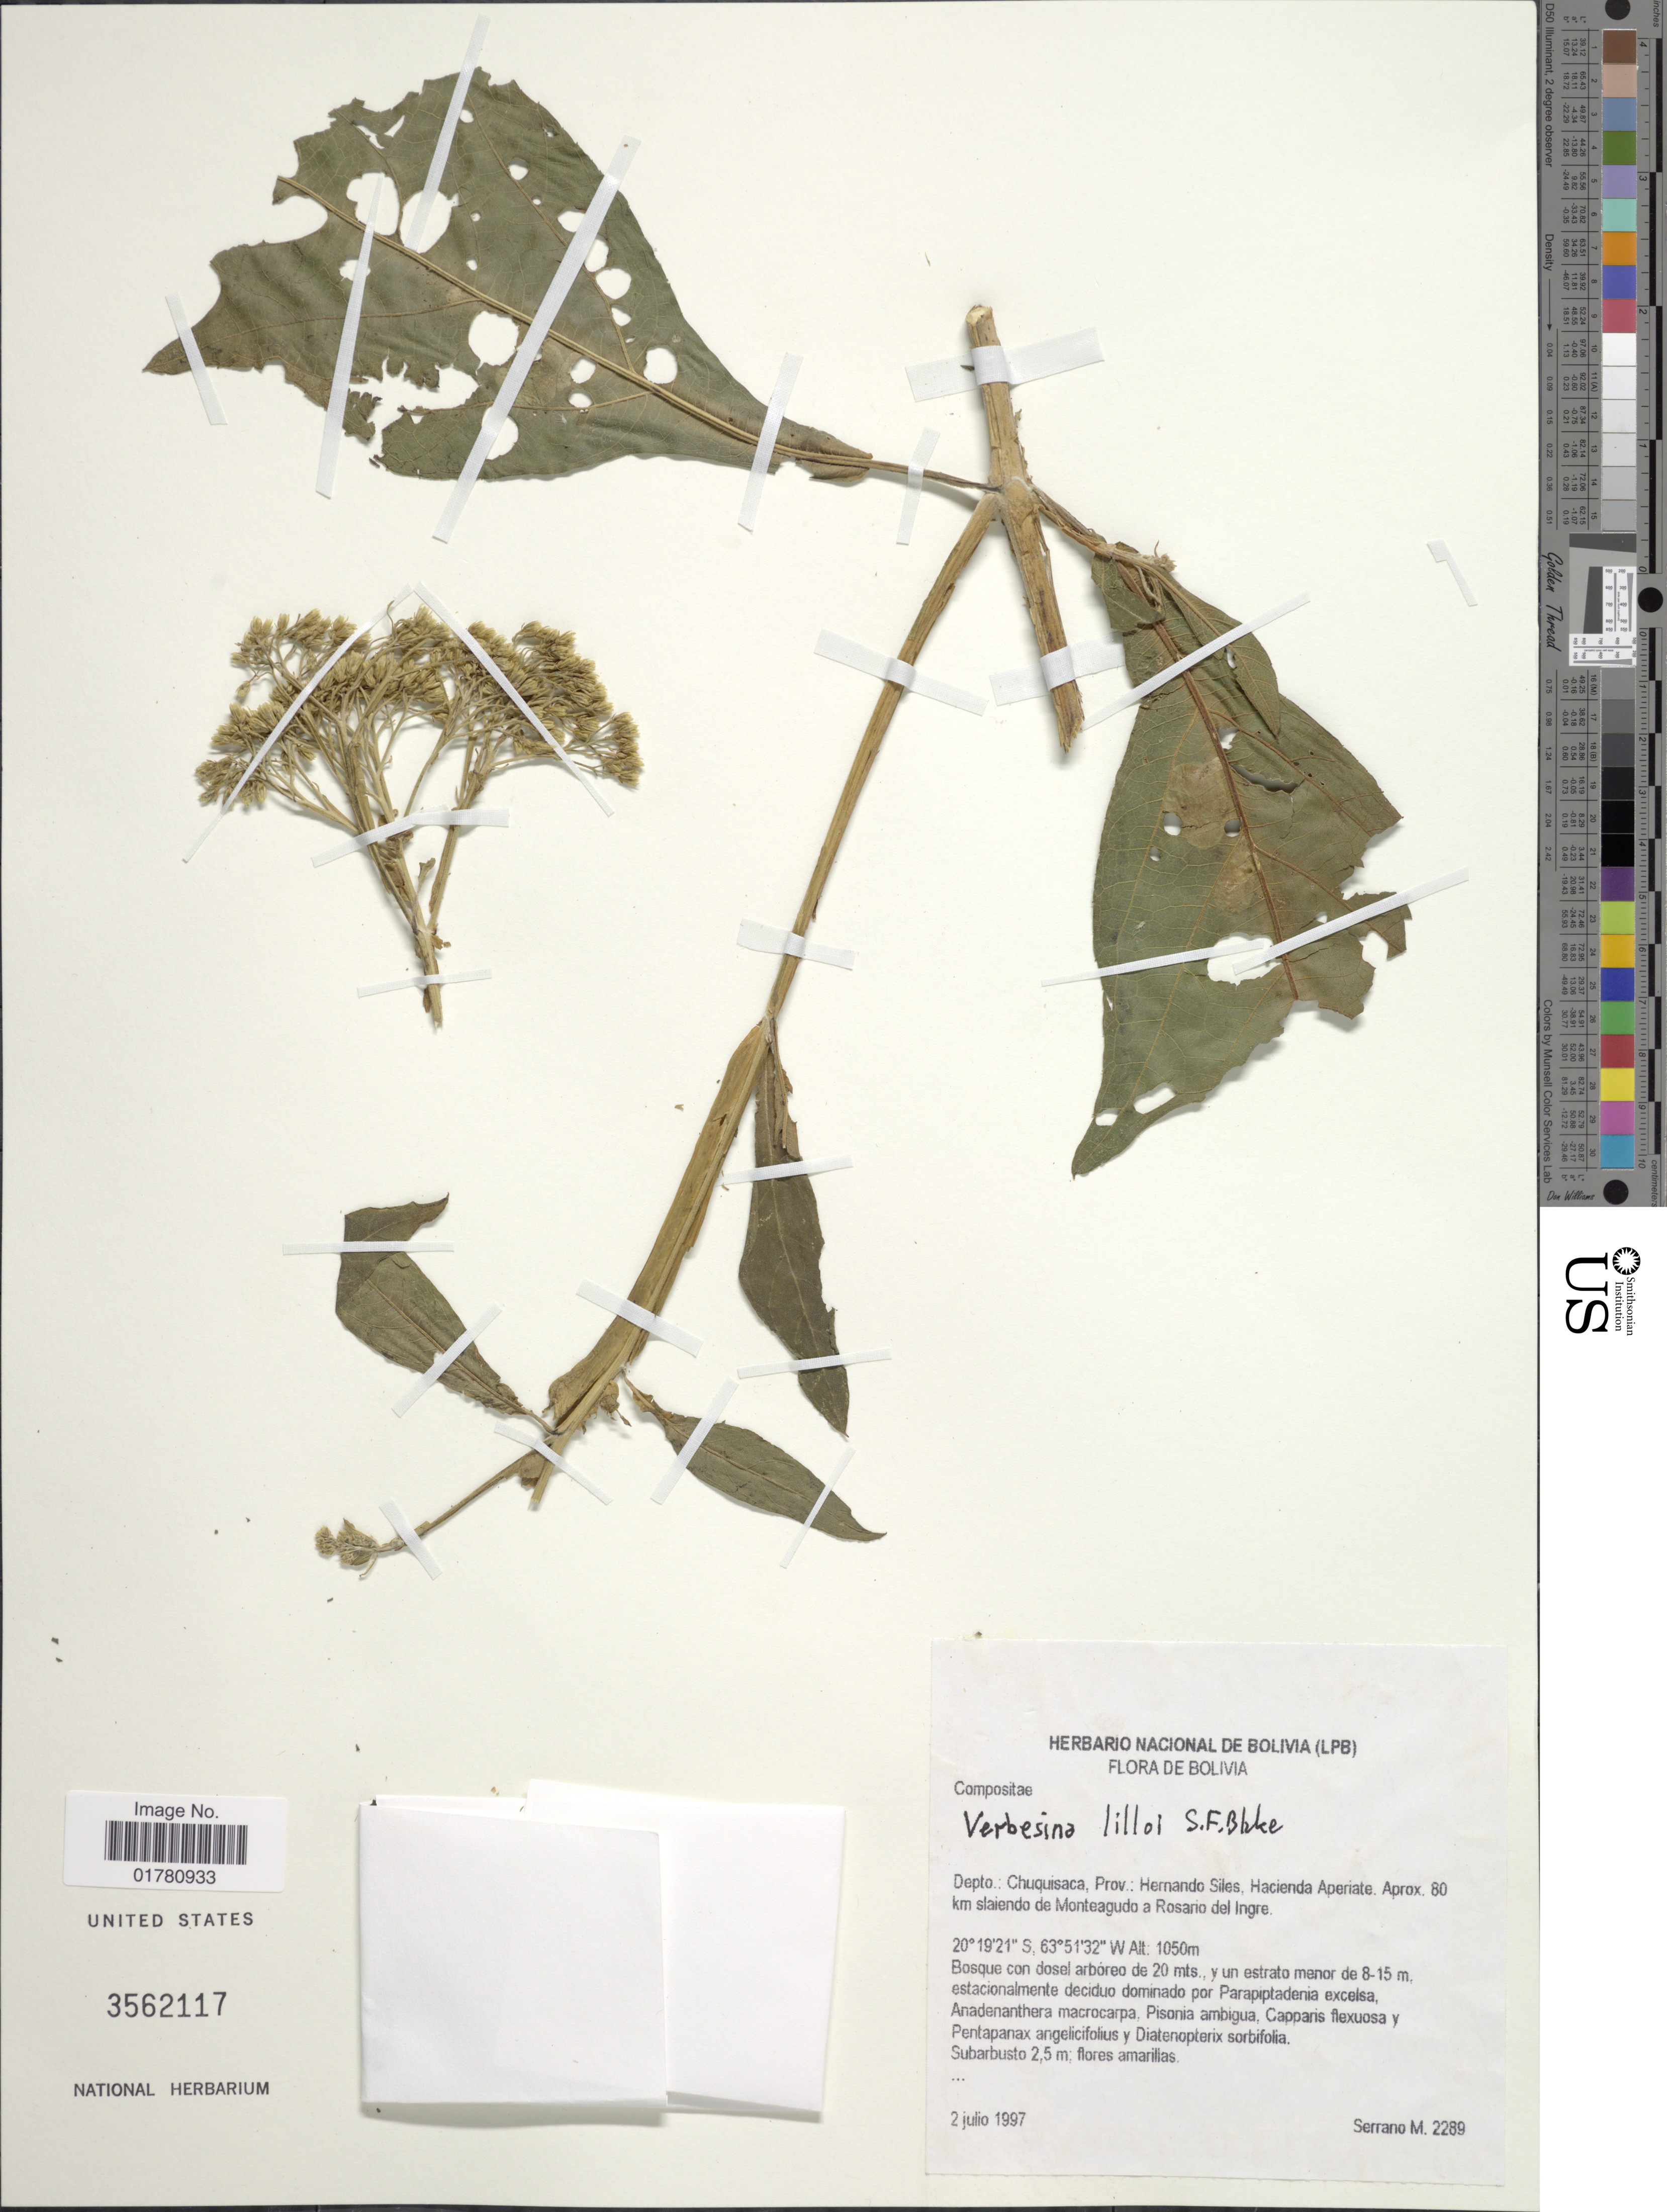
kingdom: Plantae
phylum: Tracheophyta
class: Magnoliopsida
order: Asterales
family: Asteraceae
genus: Verbesina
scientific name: Verbesina lilloi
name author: S.F. Blake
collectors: M. Serrano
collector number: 2289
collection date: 1997-07-02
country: Bolivia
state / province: Chuquisaca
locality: Depto Chuquisaca, Prov.: Hernando Siles, Hacienda Aperiate. Aprox 80 km slaiendo de Monteagundo a Rosario del Ingre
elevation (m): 1050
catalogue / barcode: US 3562117